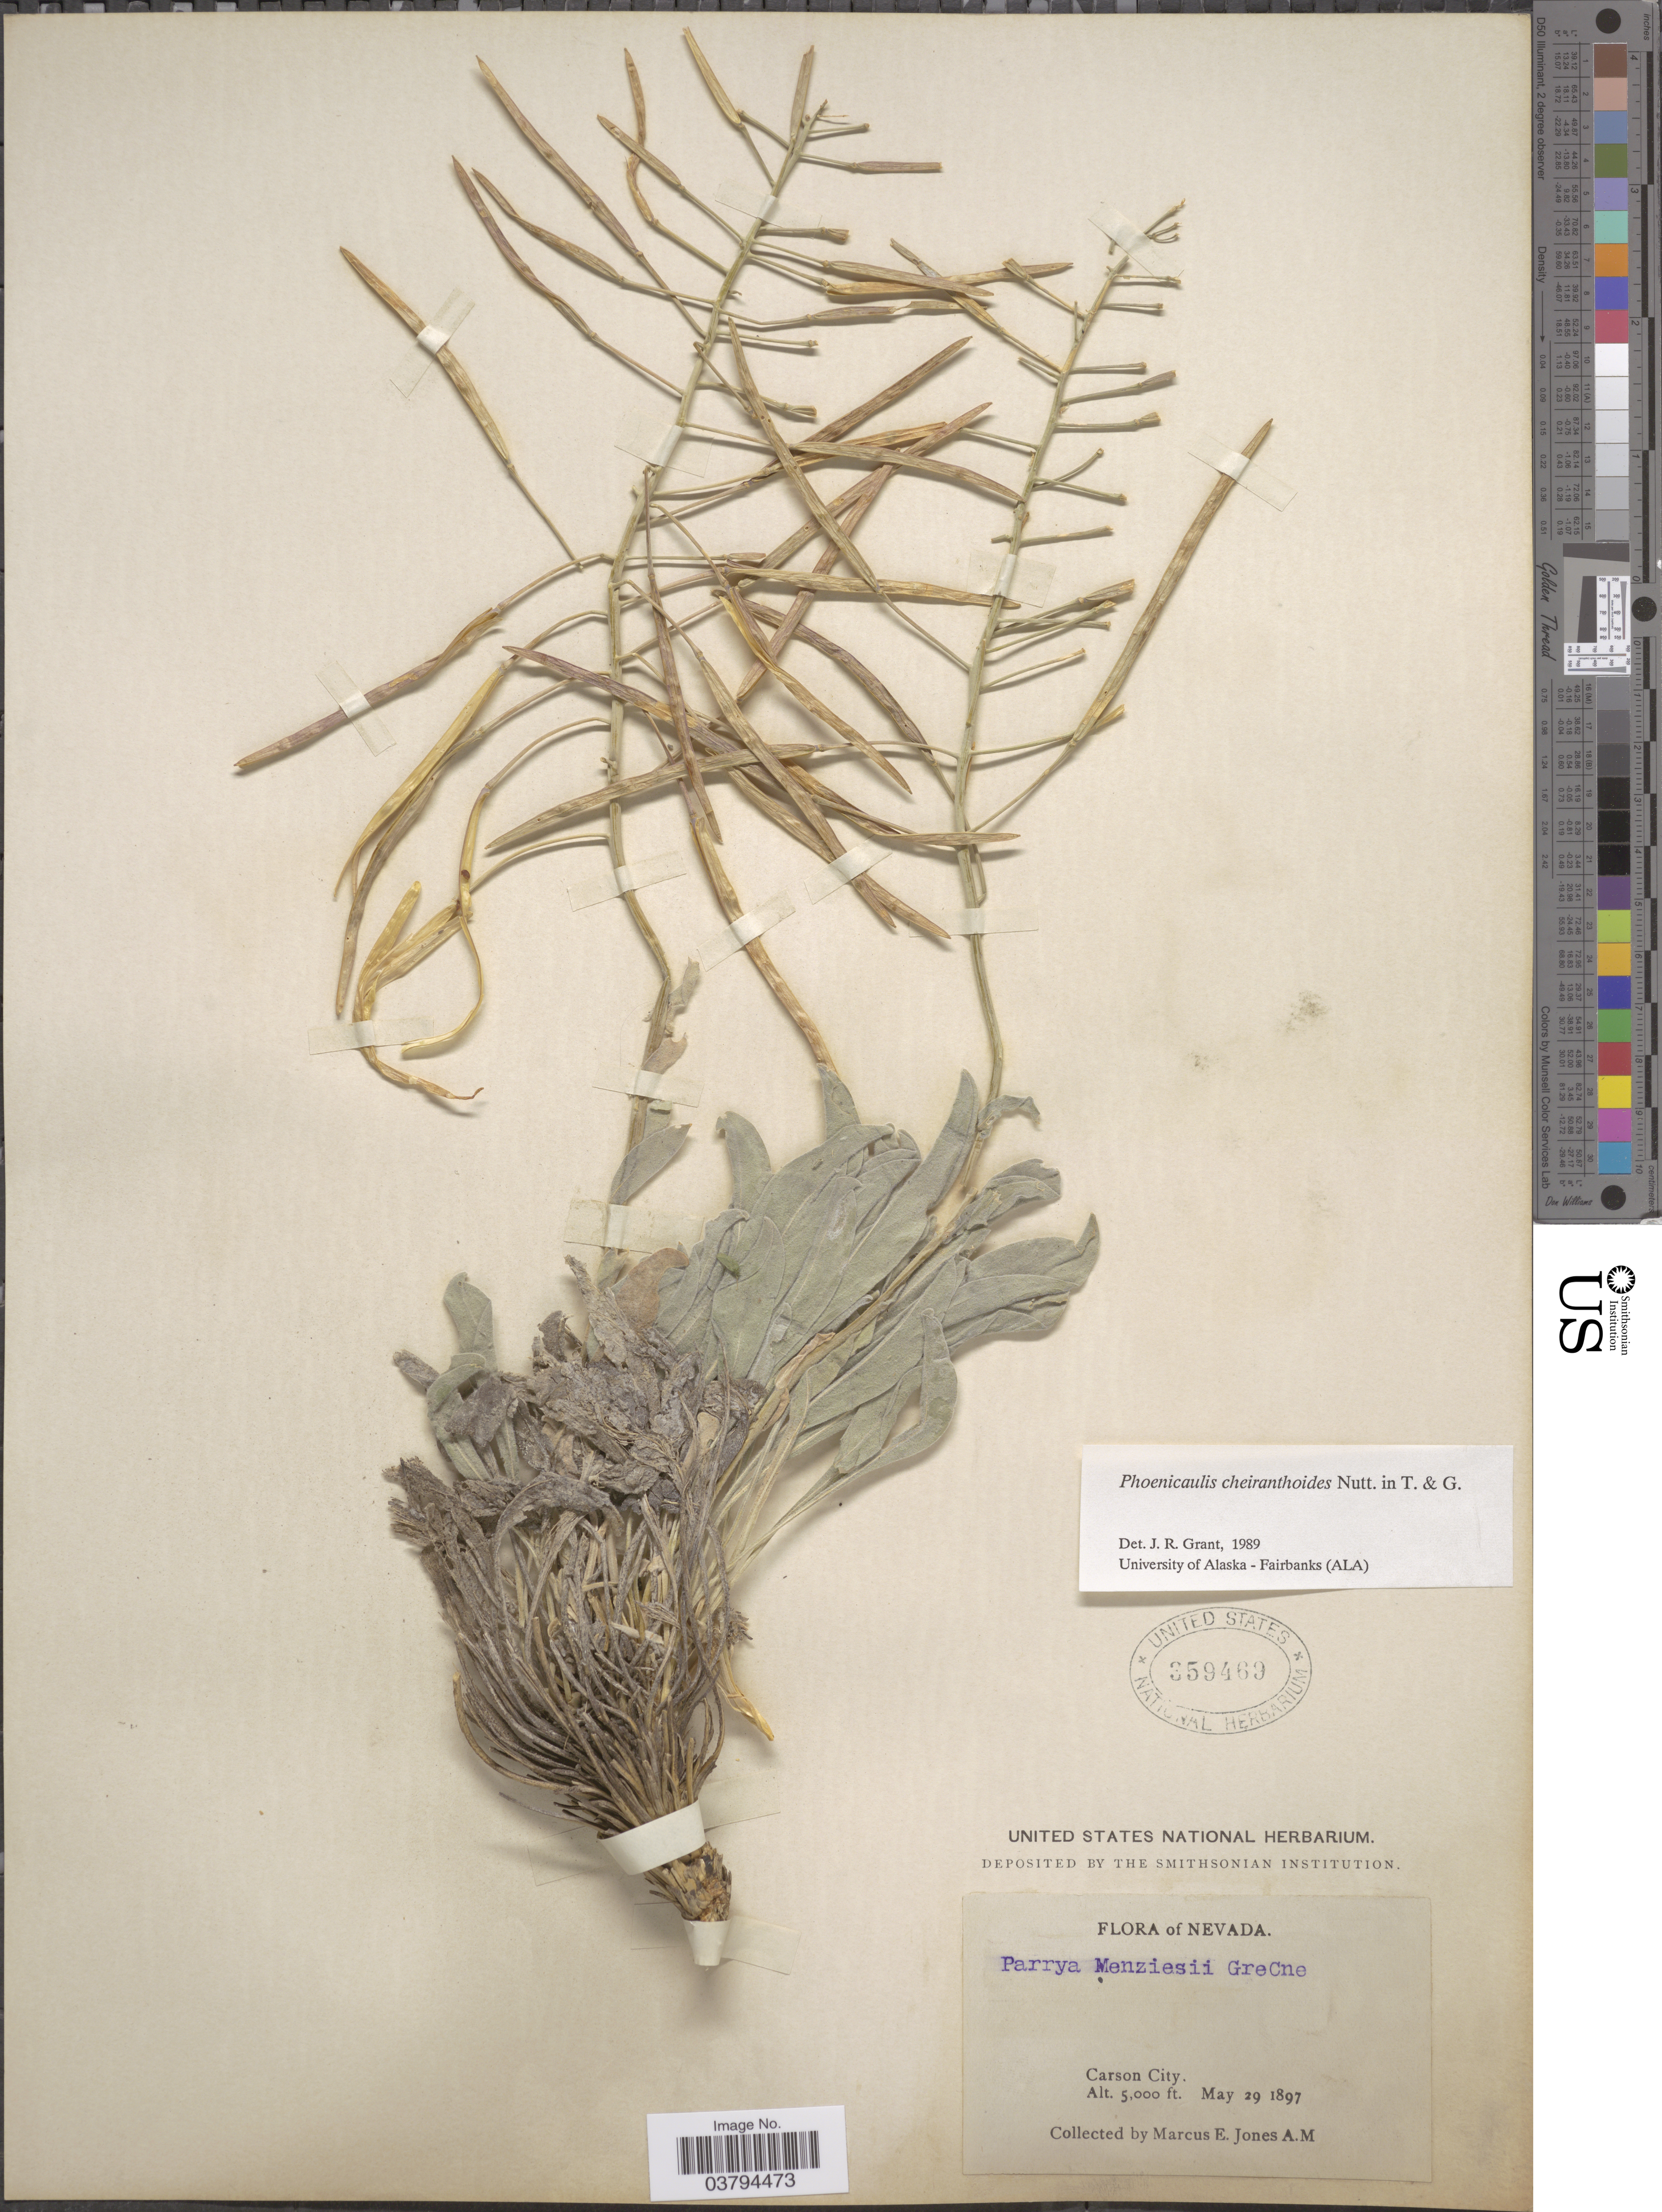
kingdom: Plantae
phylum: Tracheophyta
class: Magnoliopsida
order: Brassicales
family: Brassicaceae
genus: Phoenicaulis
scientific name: Phoenicaulis cheiranthoides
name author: Nutt.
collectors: M. E. Jones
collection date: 1897-05-29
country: United States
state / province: Nevada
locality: Carson City.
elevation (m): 1524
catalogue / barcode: US 359469